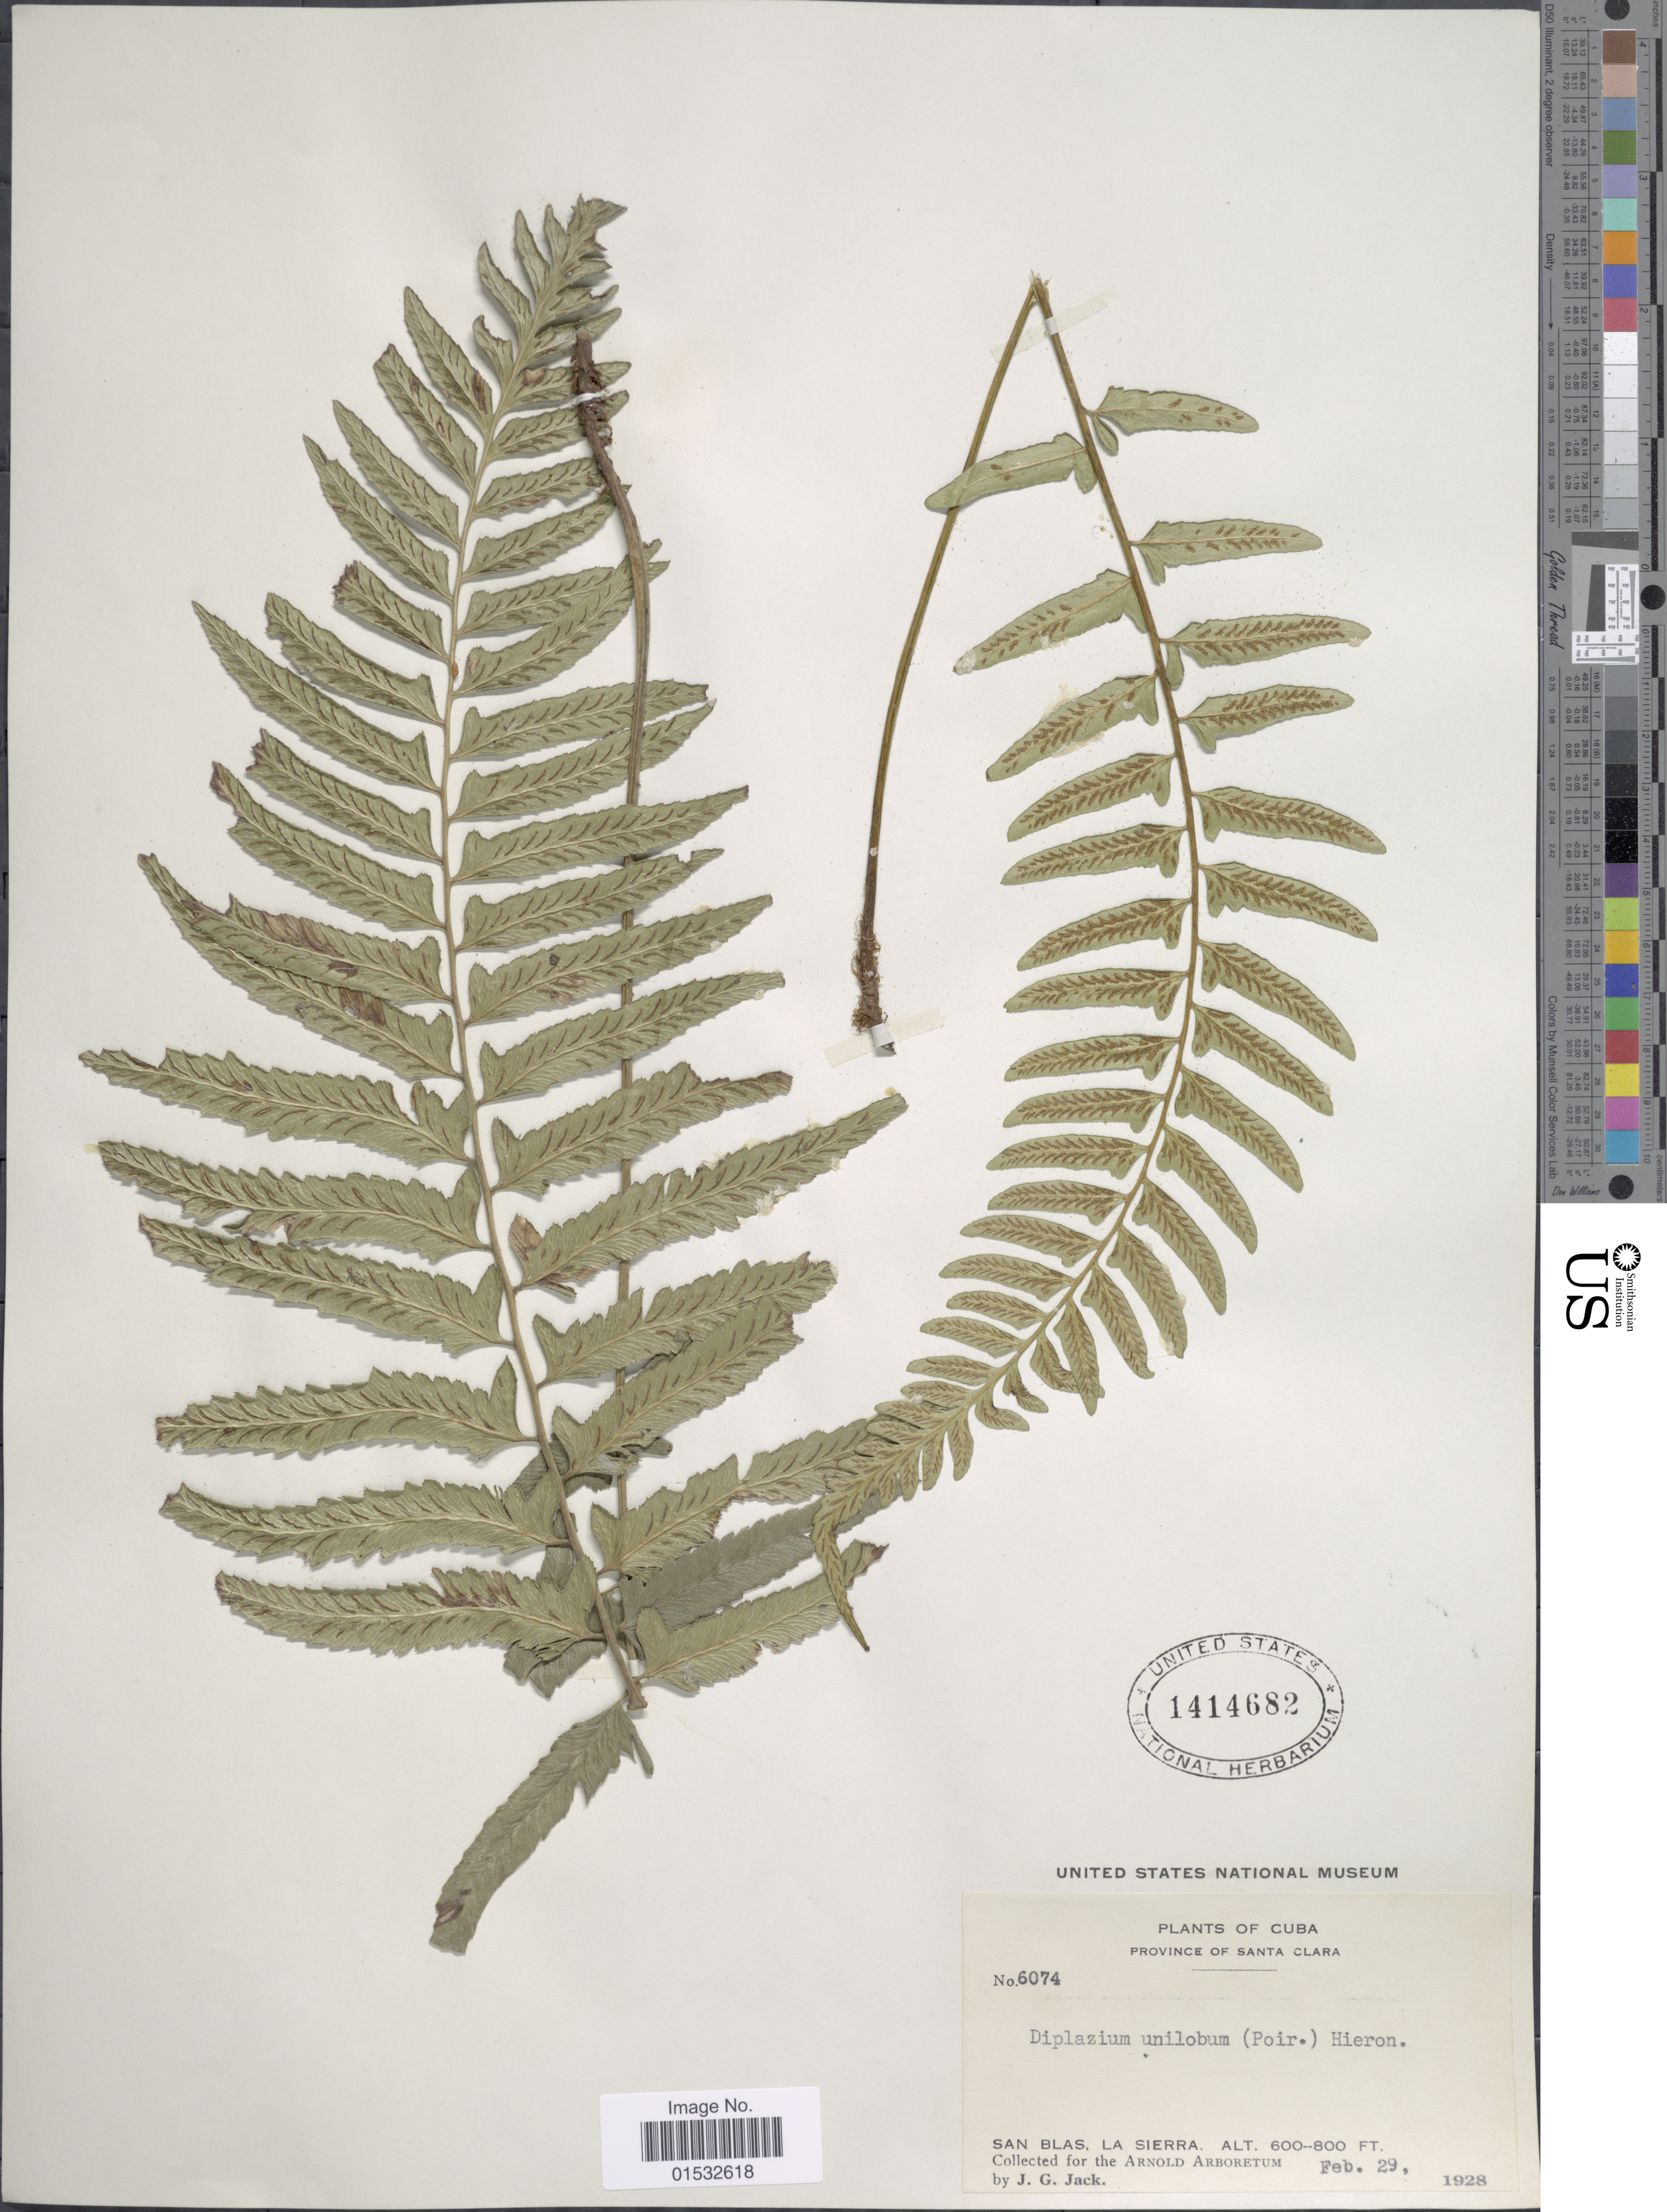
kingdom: Plantae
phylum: Tracheophyta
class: Polypodiopsida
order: Polypodiales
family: Athyriaceae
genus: Diplazium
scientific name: Diplazium cristatum x D. unilobum (Poir.) Hieron.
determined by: Sánchez, C.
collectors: J. G. Jack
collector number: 6074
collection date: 1928-02-29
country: Cuba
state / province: Las Villas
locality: Province of Santa Clara. San Blas, La Sierra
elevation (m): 183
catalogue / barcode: US 1414682